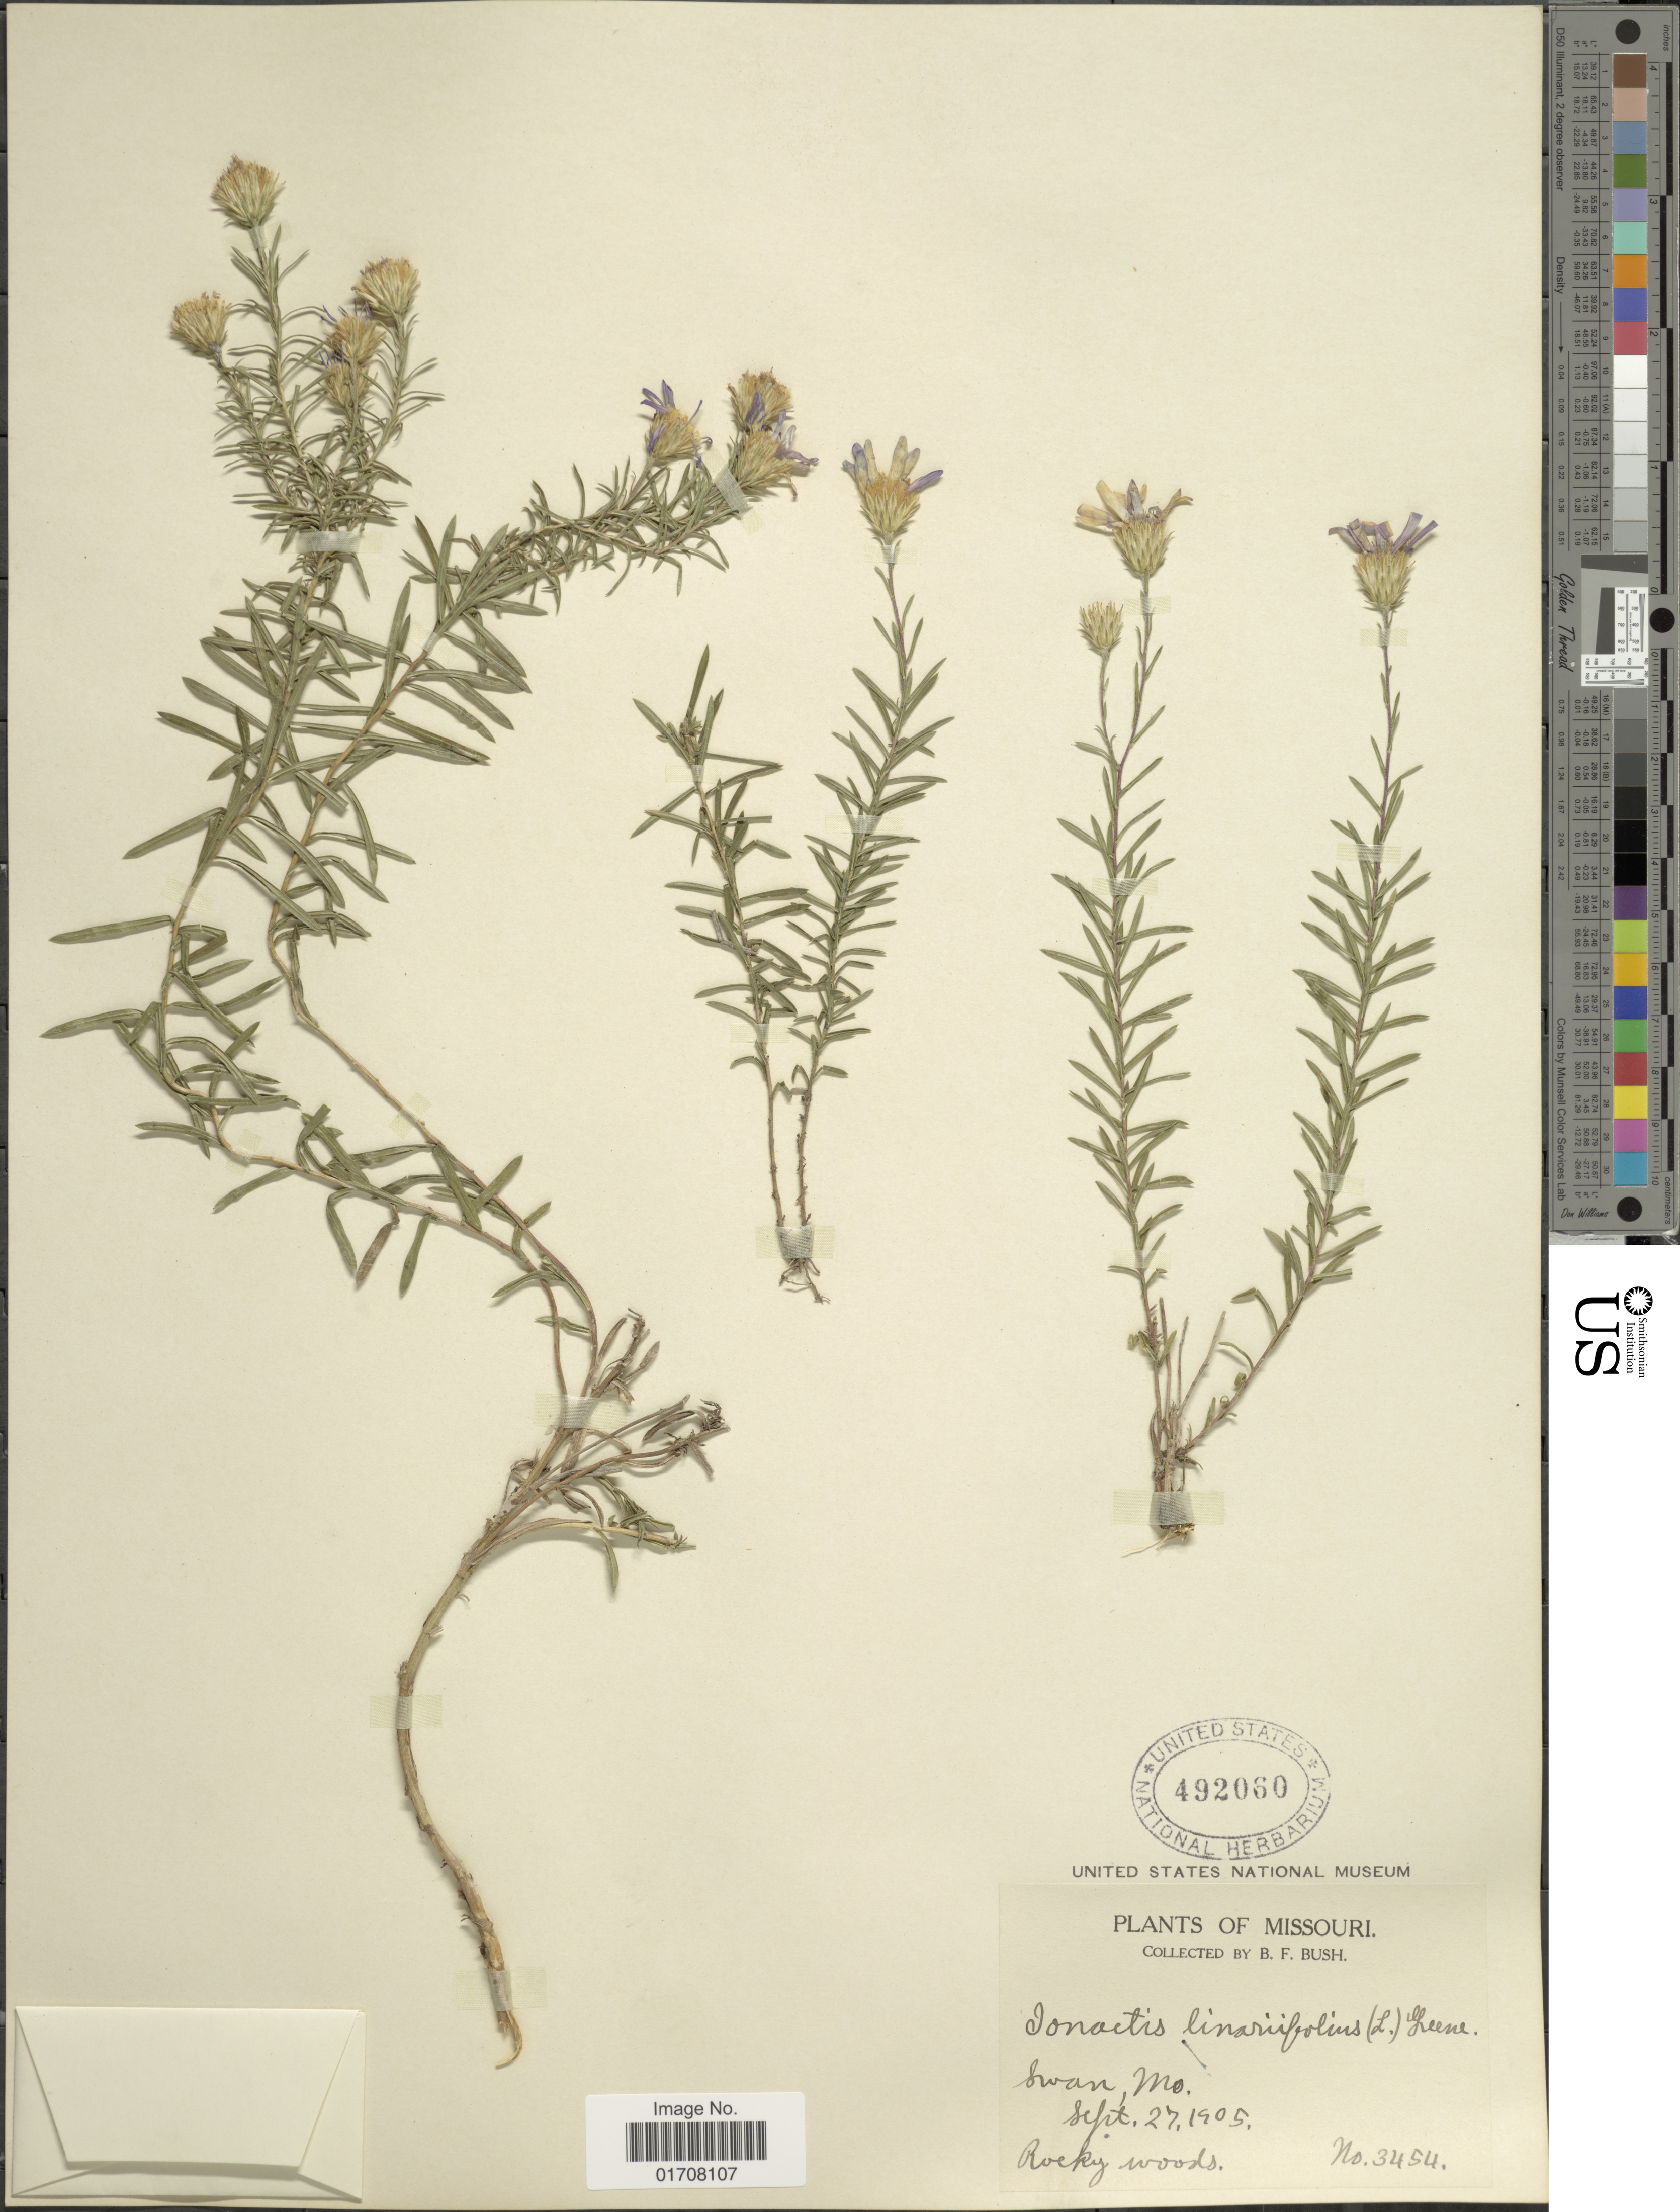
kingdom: Plantae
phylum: Tracheophyta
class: Magnoliopsida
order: Asterales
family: Asteraceae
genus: Ionactis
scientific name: Ionactis linariifolia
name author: (L.) Greene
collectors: B. F. Bush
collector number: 3454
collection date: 1905-09-27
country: United States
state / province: Missouri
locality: Swan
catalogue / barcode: US 492060